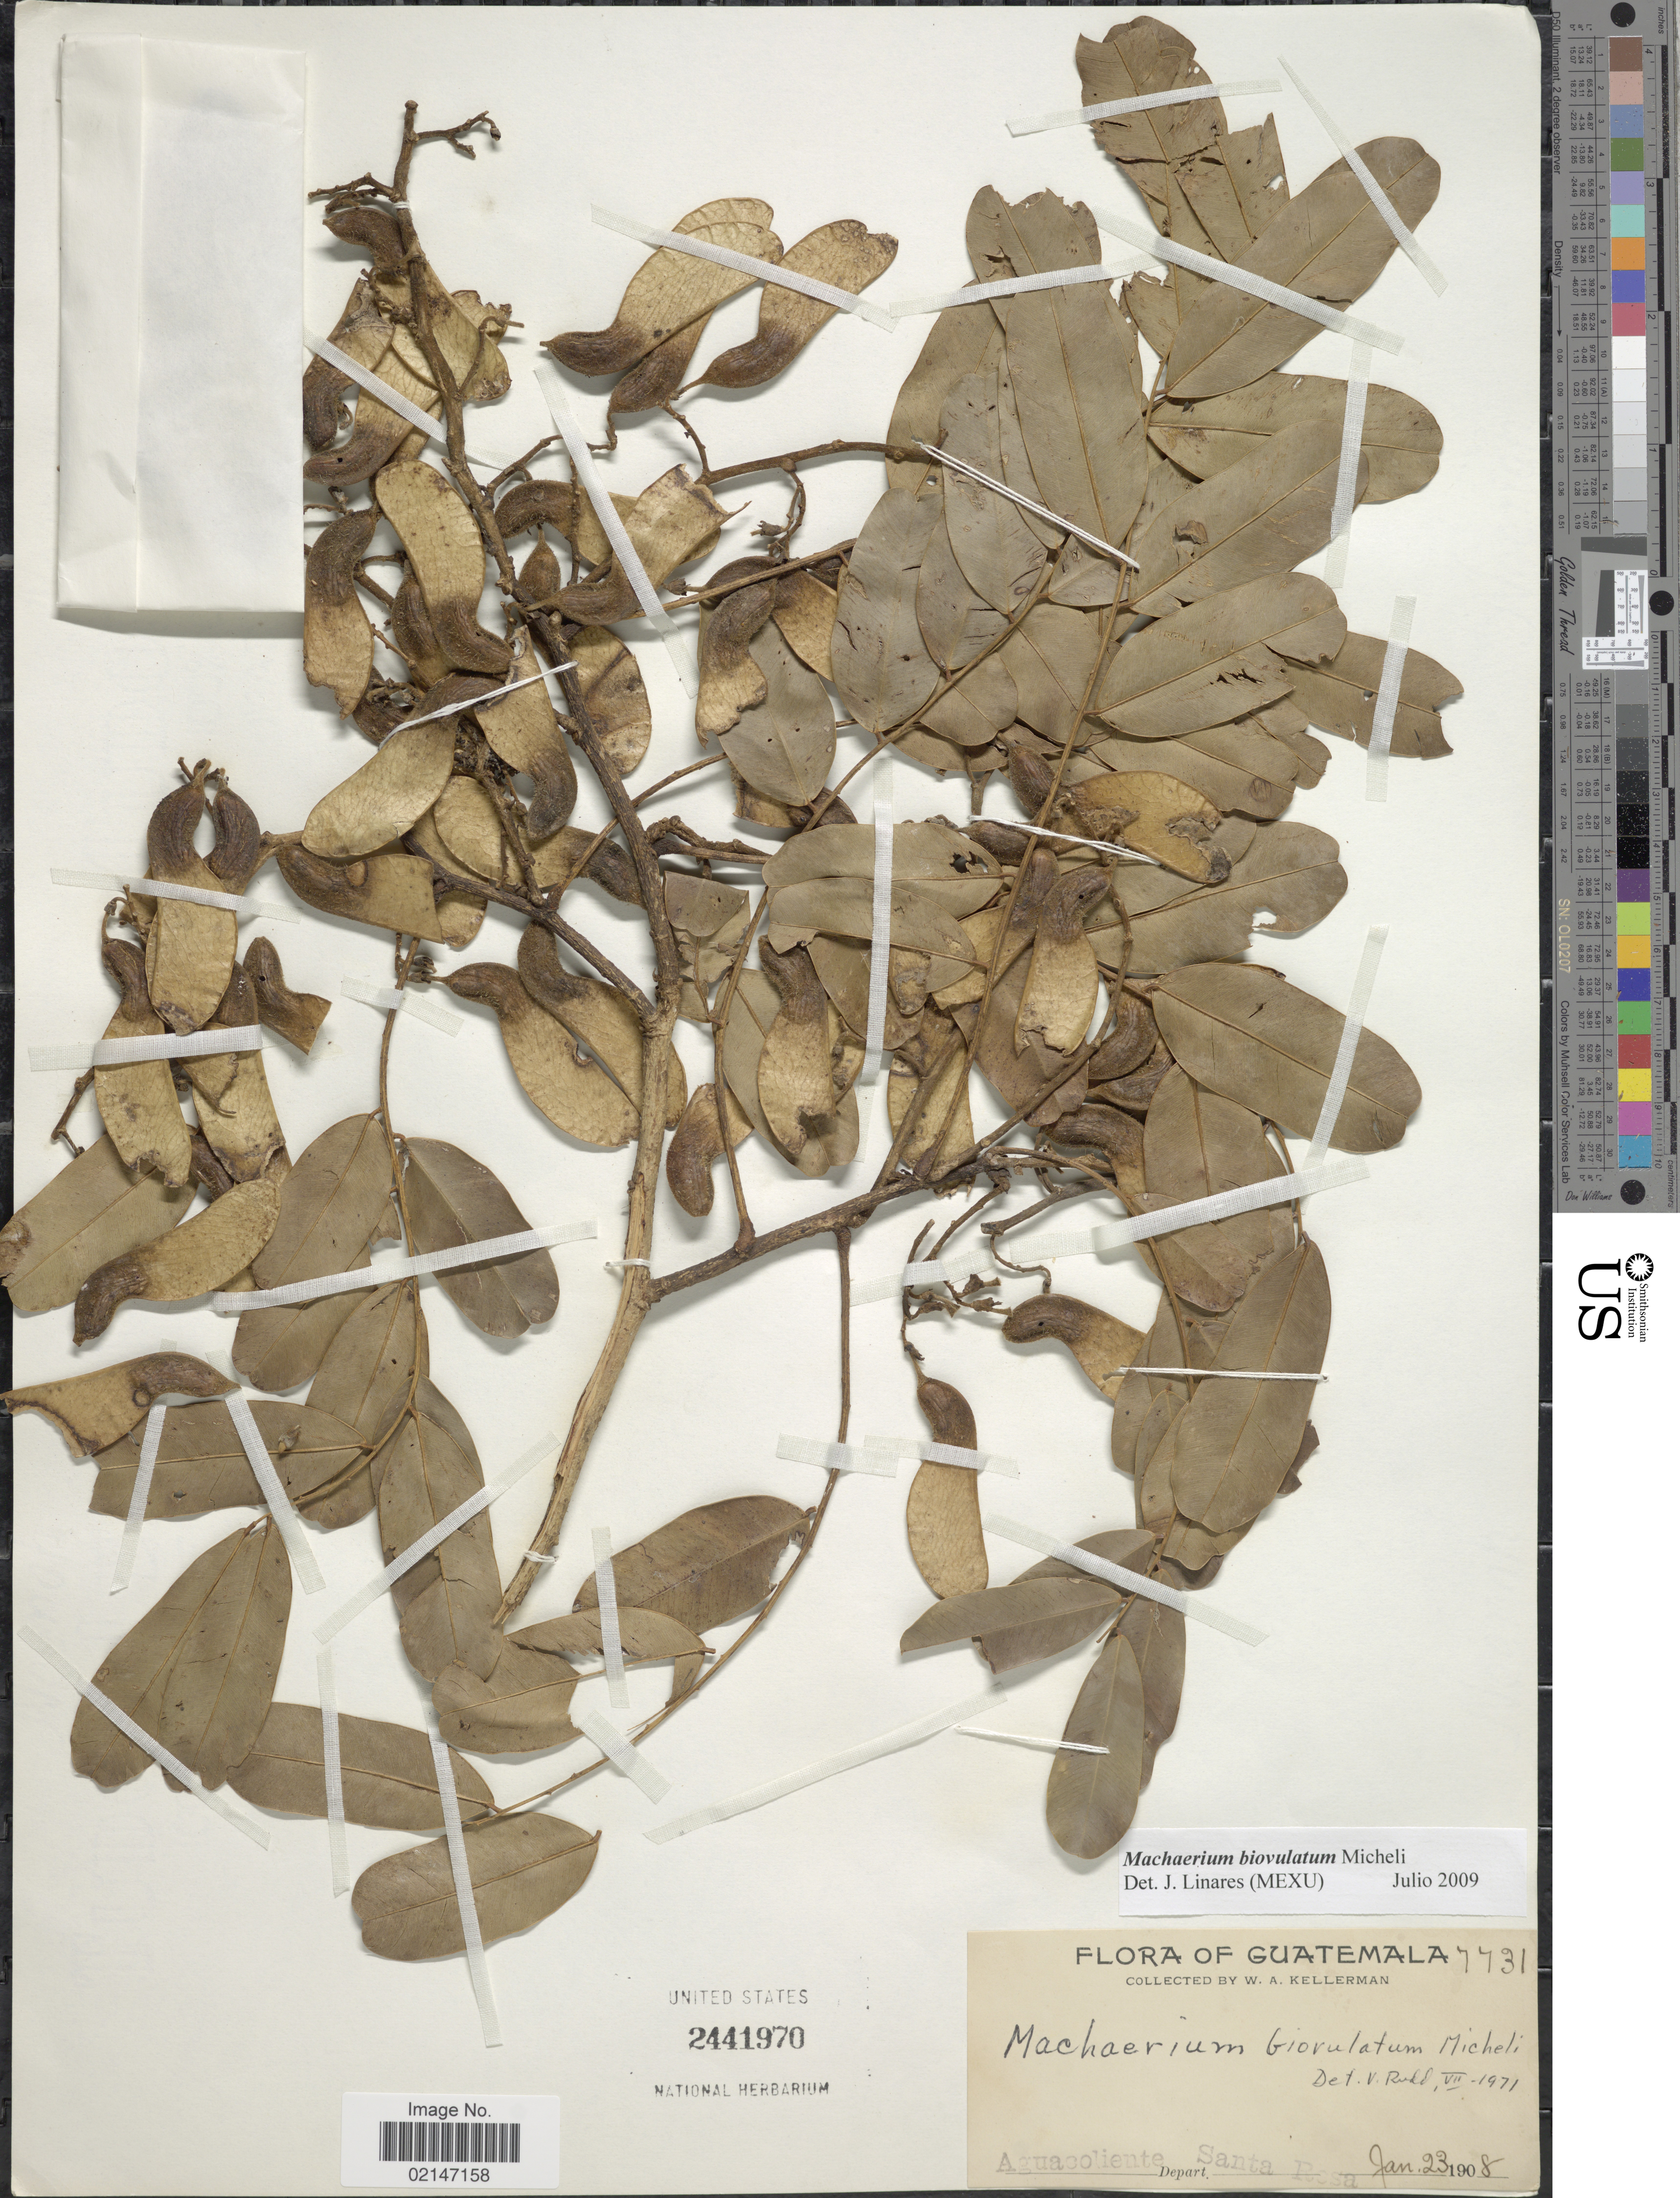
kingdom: Plantae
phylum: Tracheophyta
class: Magnoliopsida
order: Fabales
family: Fabaceae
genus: Machaerium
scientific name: Machaerium biovulatum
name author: Micheli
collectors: W. Kellerman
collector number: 7731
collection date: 1908-01-23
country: Guatemala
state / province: Santa Rosa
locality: Aguacoliente, Depart. Santa Rosa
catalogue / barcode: US 2441970